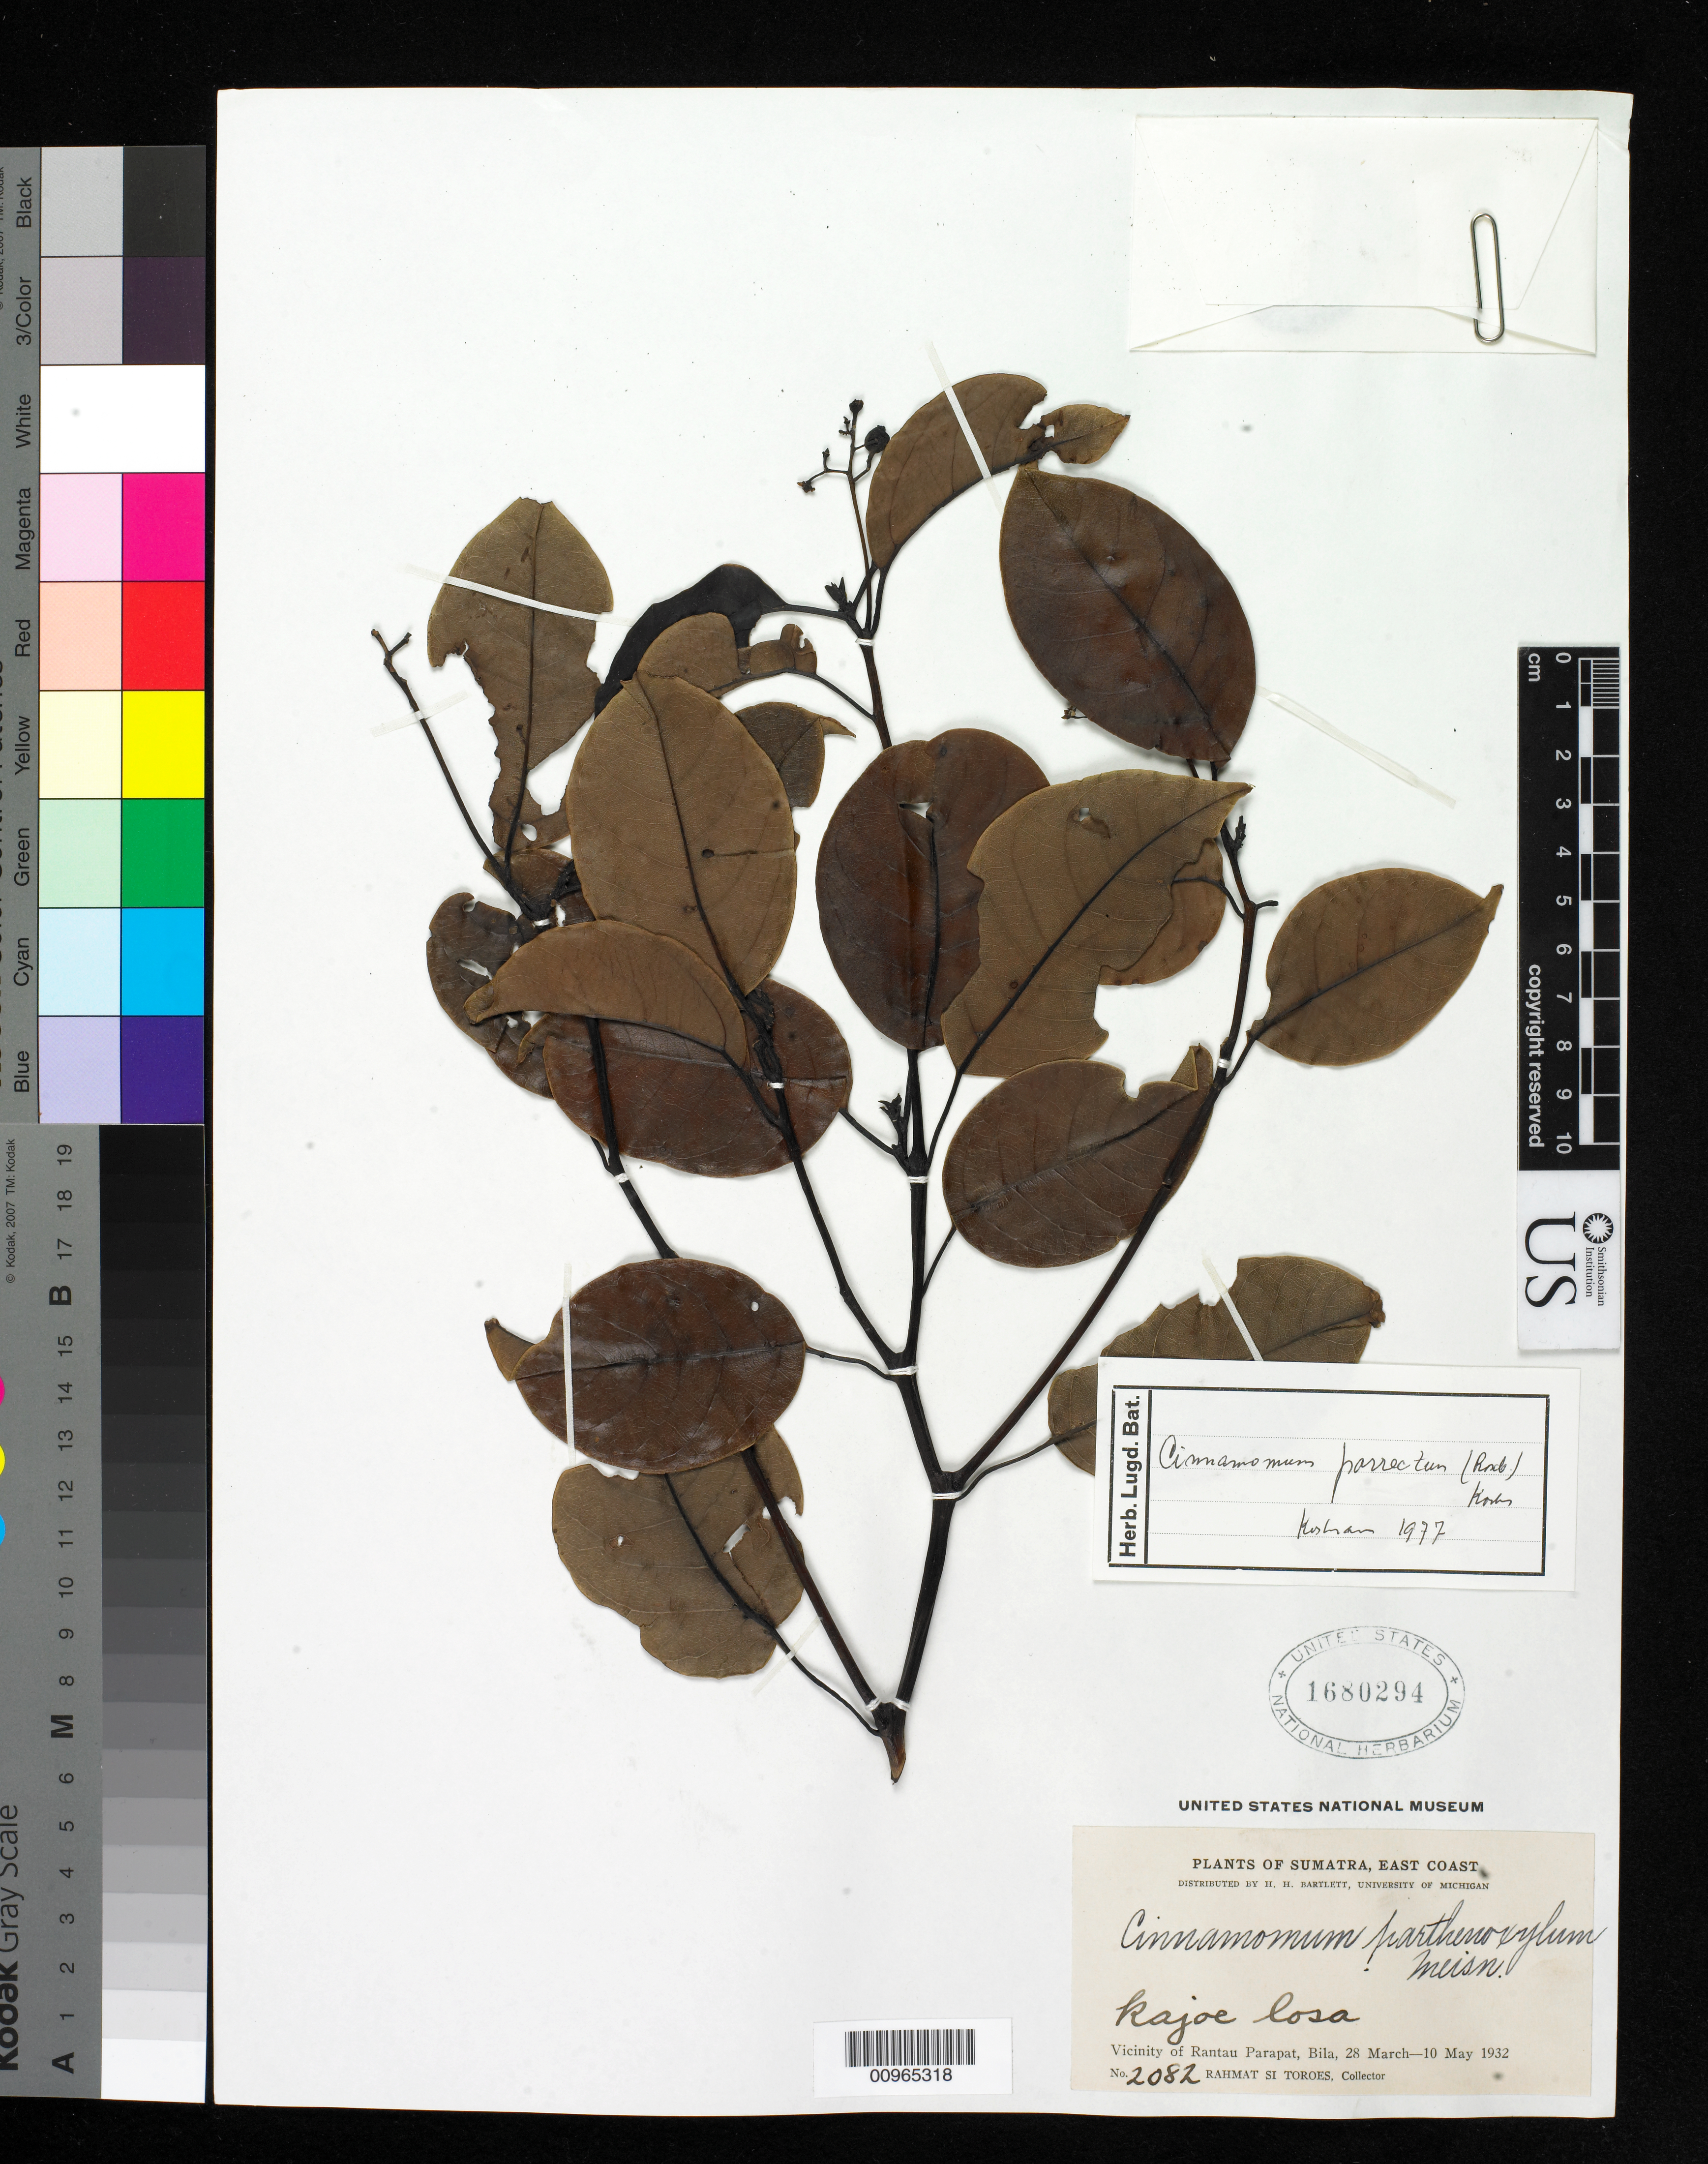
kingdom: Plantae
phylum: Tracheophyta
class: Magnoliopsida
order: Laurales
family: Lauraceae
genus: Cinnamomum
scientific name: Cinnamomum porrectum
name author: (Roxb.) Kosterm.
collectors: Rahmat Si Boeea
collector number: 2082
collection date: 1932-03-28/1932-05-10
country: Indonesia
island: Sumatra I.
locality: (East Coast) Bila, Vicinity of Rantau Parapat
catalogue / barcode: US 1680294